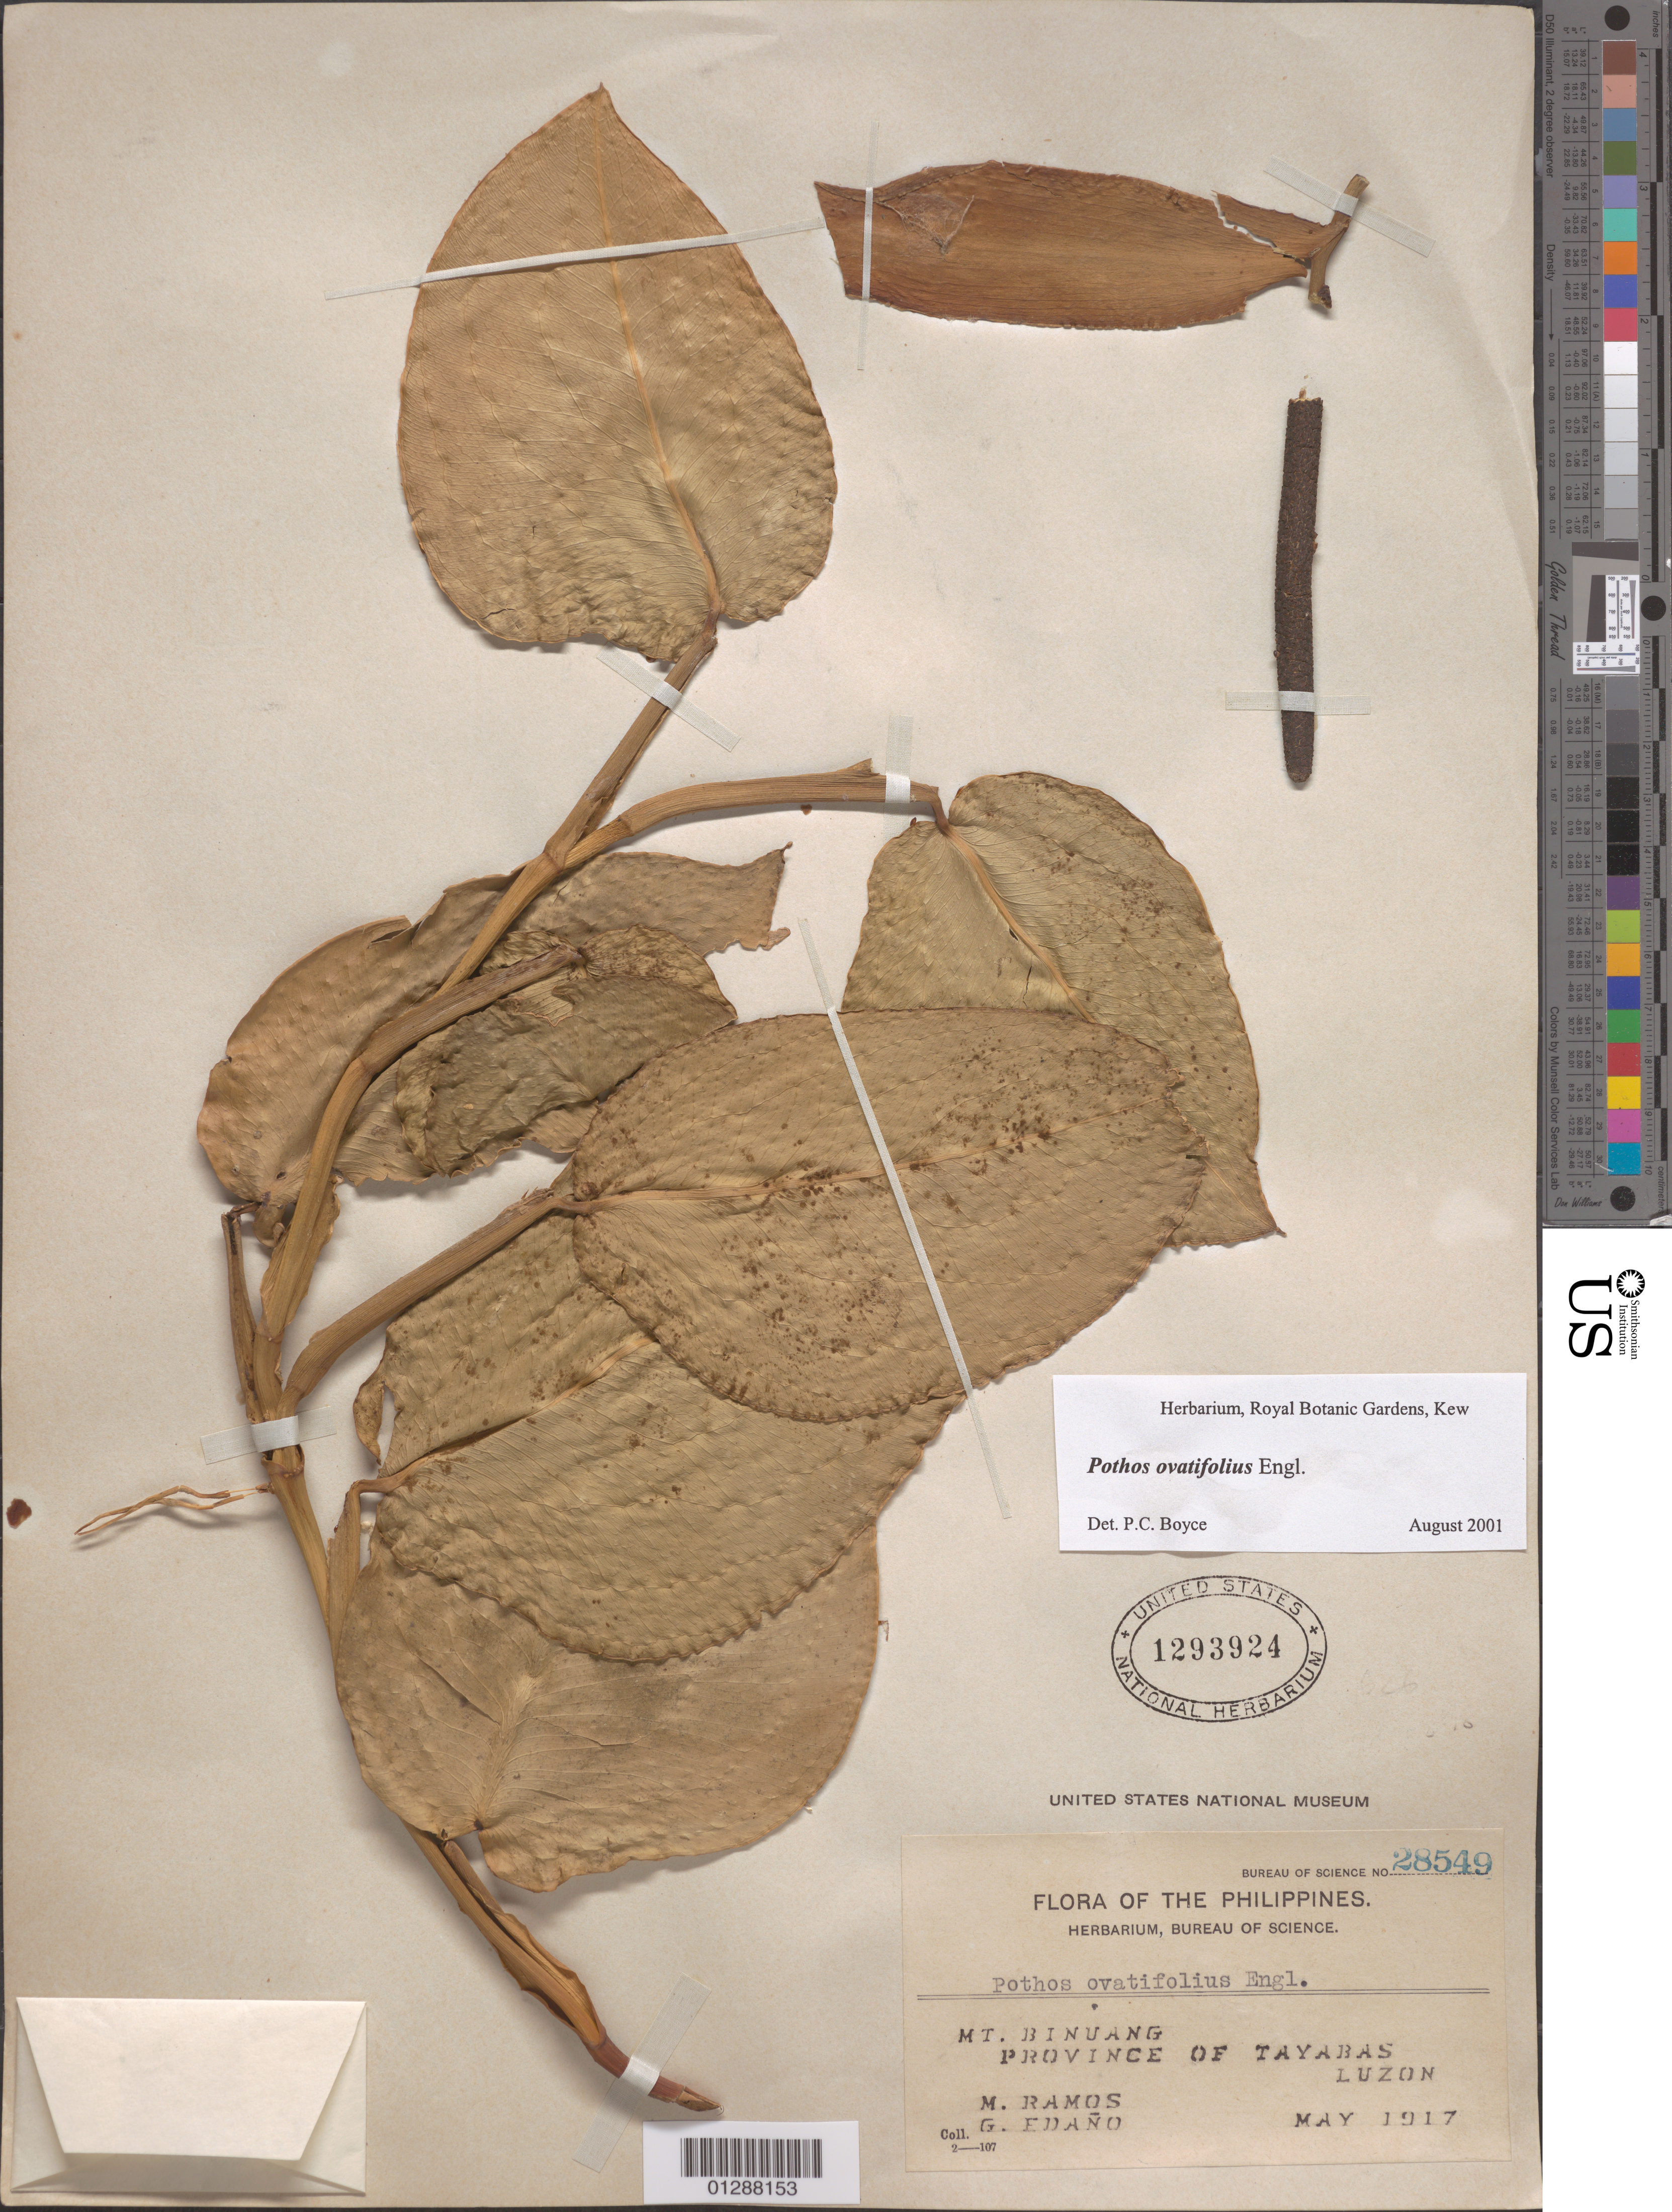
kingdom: Plantae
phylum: Tracheophyta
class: Liliopsida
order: Alismatales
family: Araceae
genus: Pothos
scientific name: Pothos ovatifolius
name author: Engl.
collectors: M. Ramos & G. Edaño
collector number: Bureau of Science 28549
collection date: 1917-05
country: Philippines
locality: Mt. Binuang. Province of Tayabas. Luzon.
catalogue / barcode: US 1293924